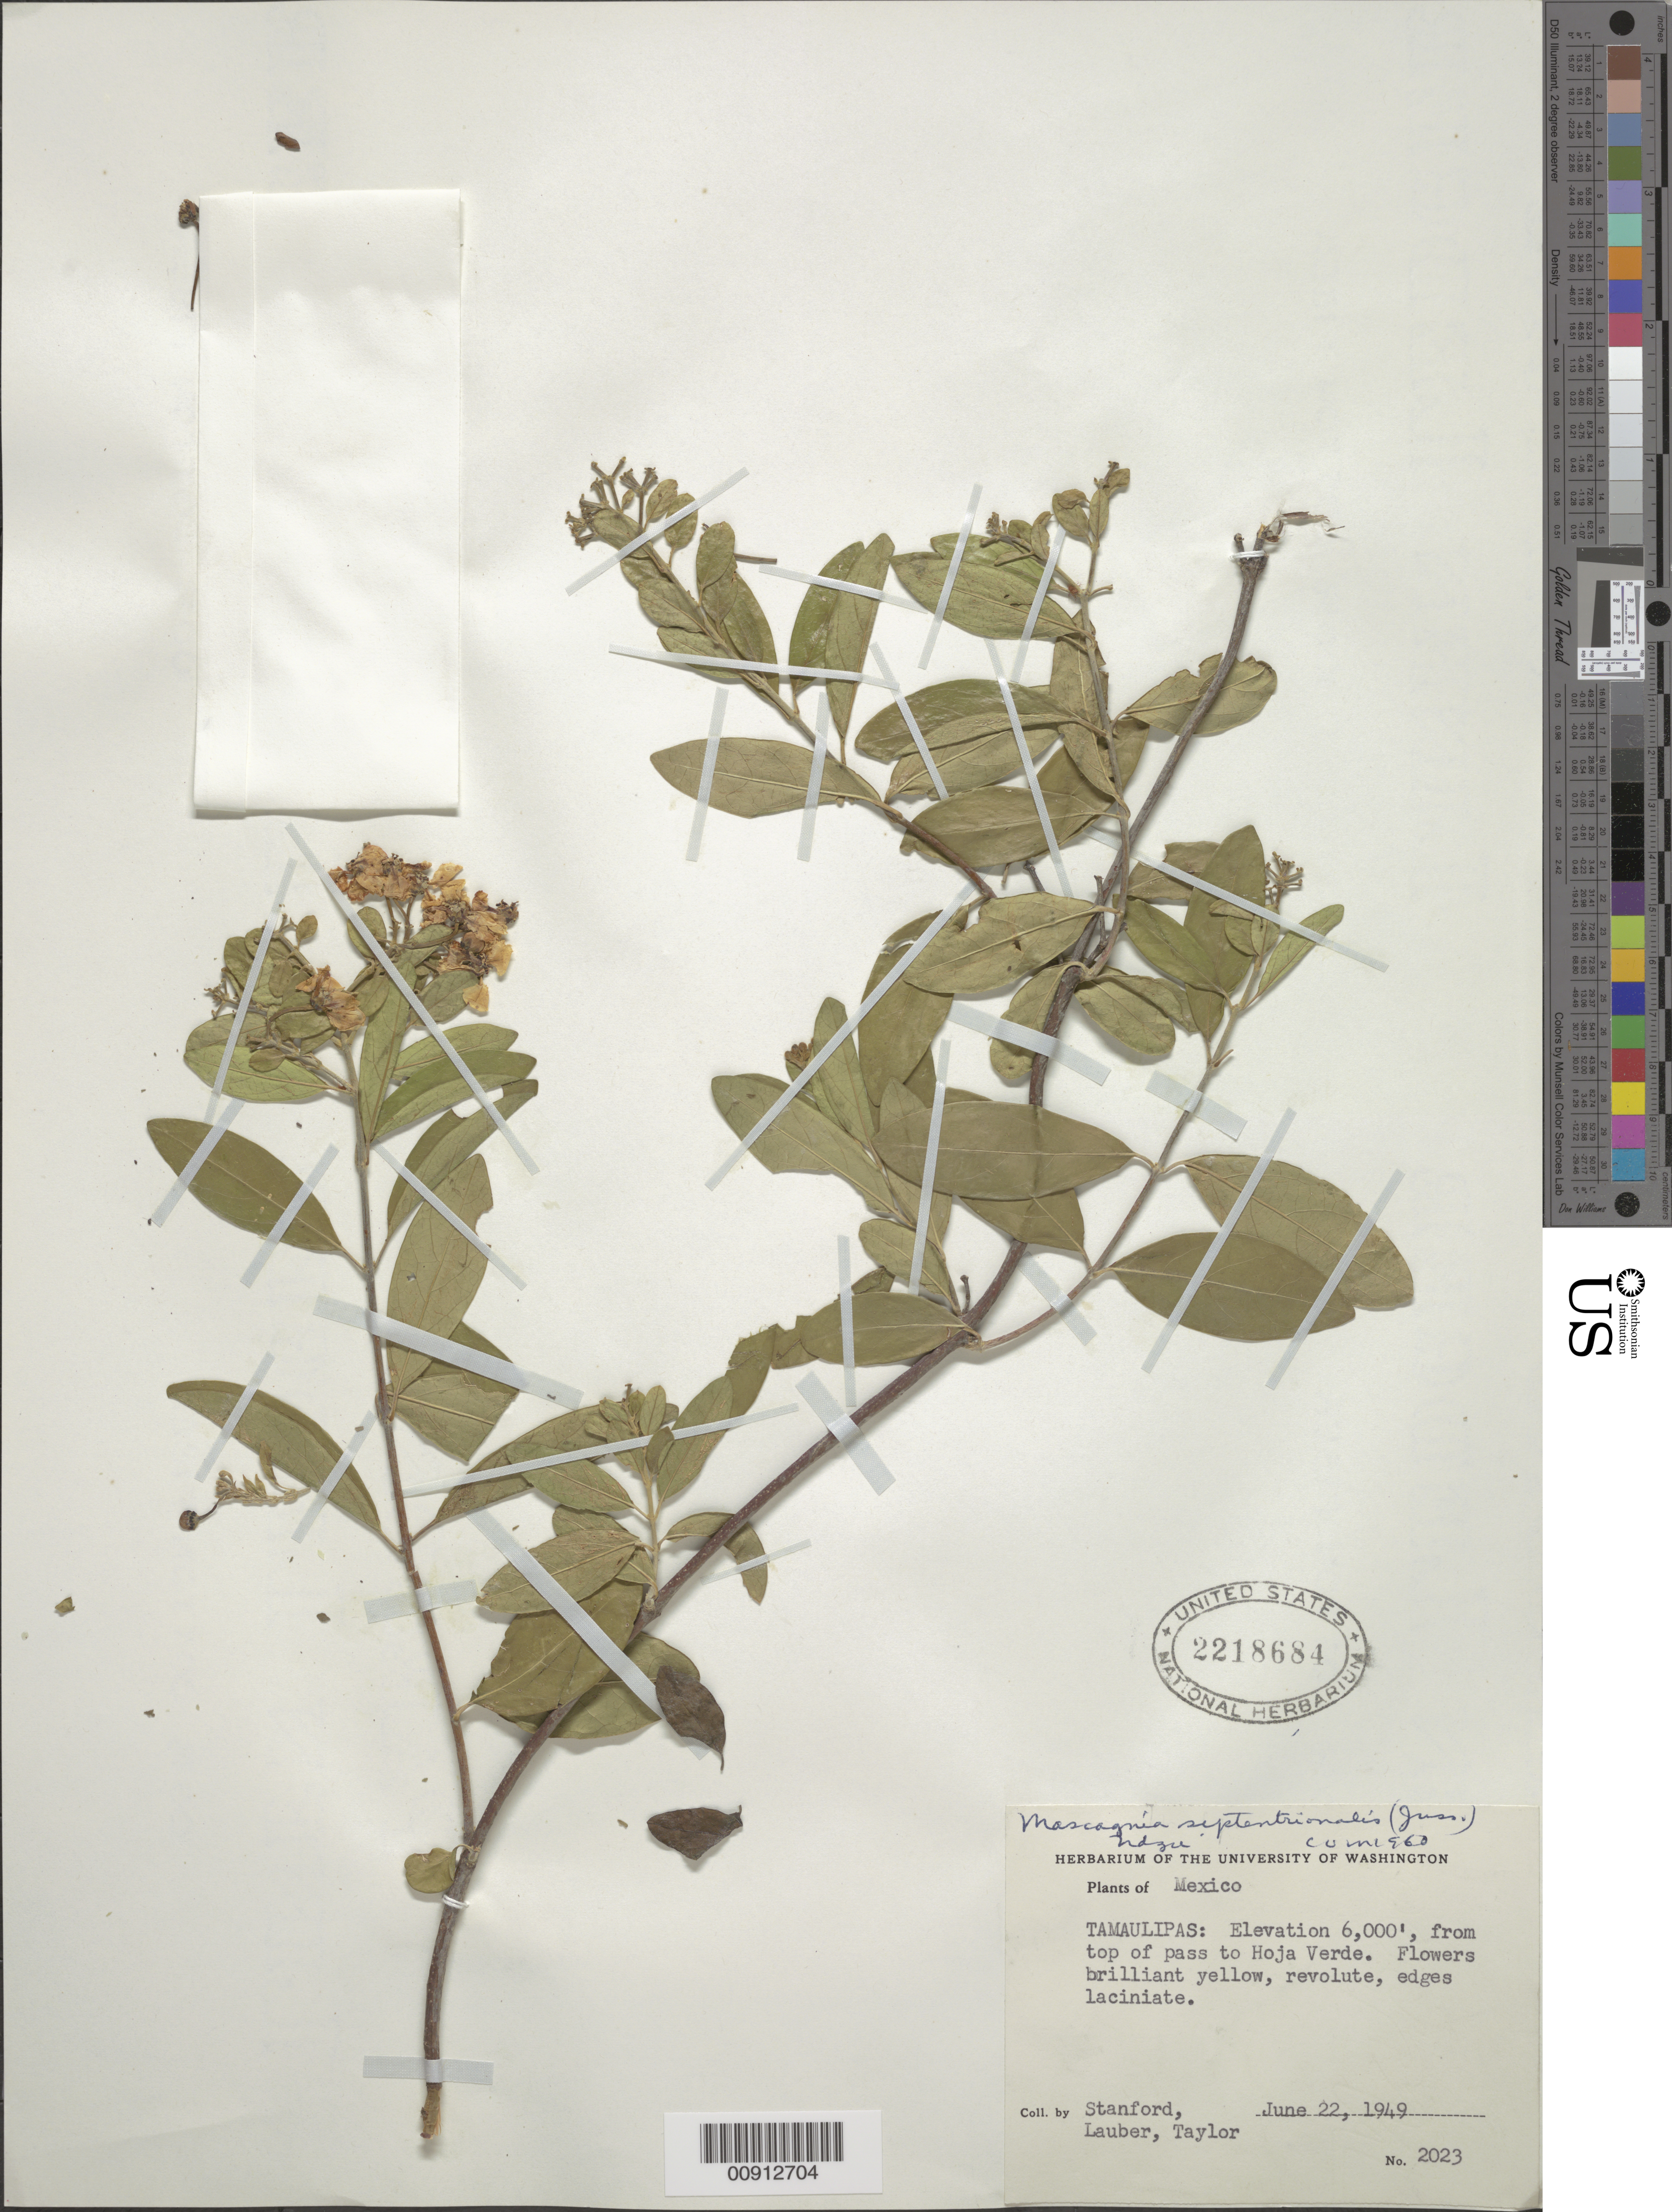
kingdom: Plantae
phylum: Tracheophyta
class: Magnoliopsida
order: Malpighiales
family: Malpighiaceae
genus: Callaeum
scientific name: Callaeum septentrionale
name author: (A. Juss.) D.M. Johnson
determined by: Strong, Mark T., (BOT), Smithsonian Institution - National Museum of Natural History (UNITED STATES)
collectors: -. Stanford, Lauber, -- & -- Taylor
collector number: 2023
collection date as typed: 22 Jun 1949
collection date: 1949-06-22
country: Mexico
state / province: Tamaulipas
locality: Tamaulipas, from top of pass to Hoja Verde.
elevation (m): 1829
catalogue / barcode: US 2218684